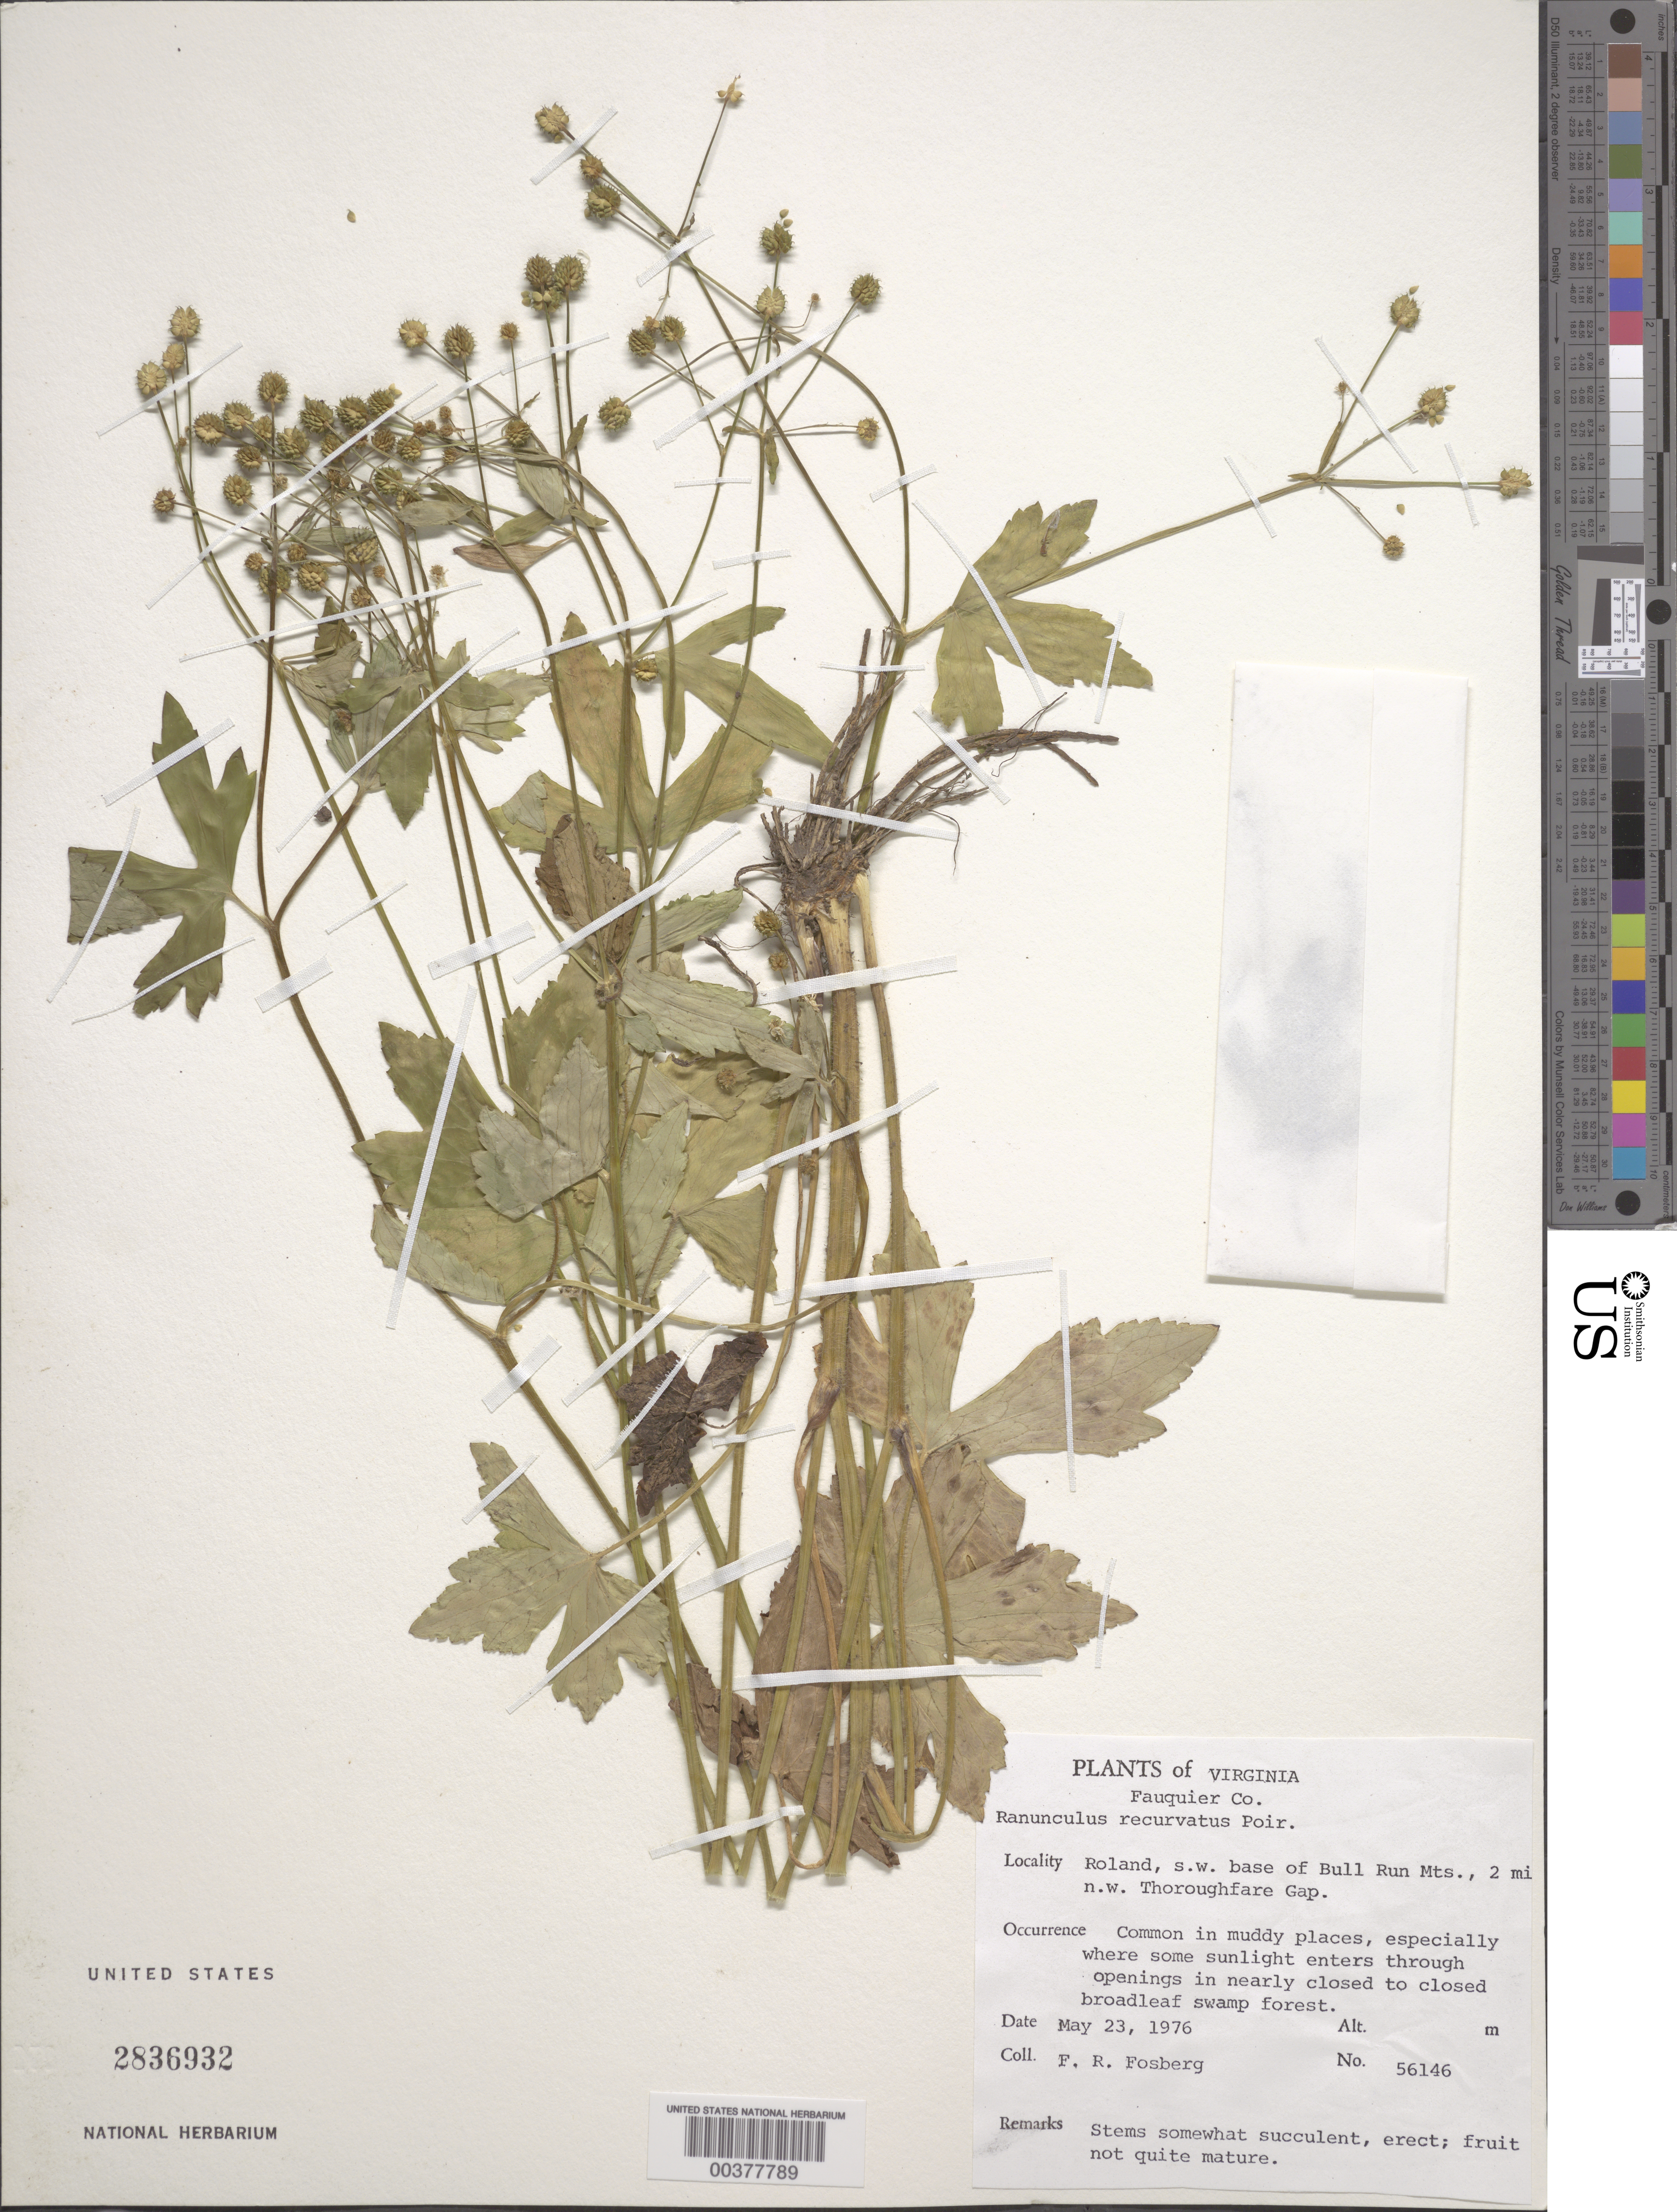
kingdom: Plantae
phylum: Tracheophyta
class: Magnoliopsida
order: Ranunculales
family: Ranunculaceae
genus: Ranunculus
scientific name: Ranunculus recurvatus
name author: Poir.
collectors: F. R. Fosberg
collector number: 56146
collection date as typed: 23 May 1976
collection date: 1976-05-23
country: United States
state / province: Virginia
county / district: Fauquier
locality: Roland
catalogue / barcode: US 2836932